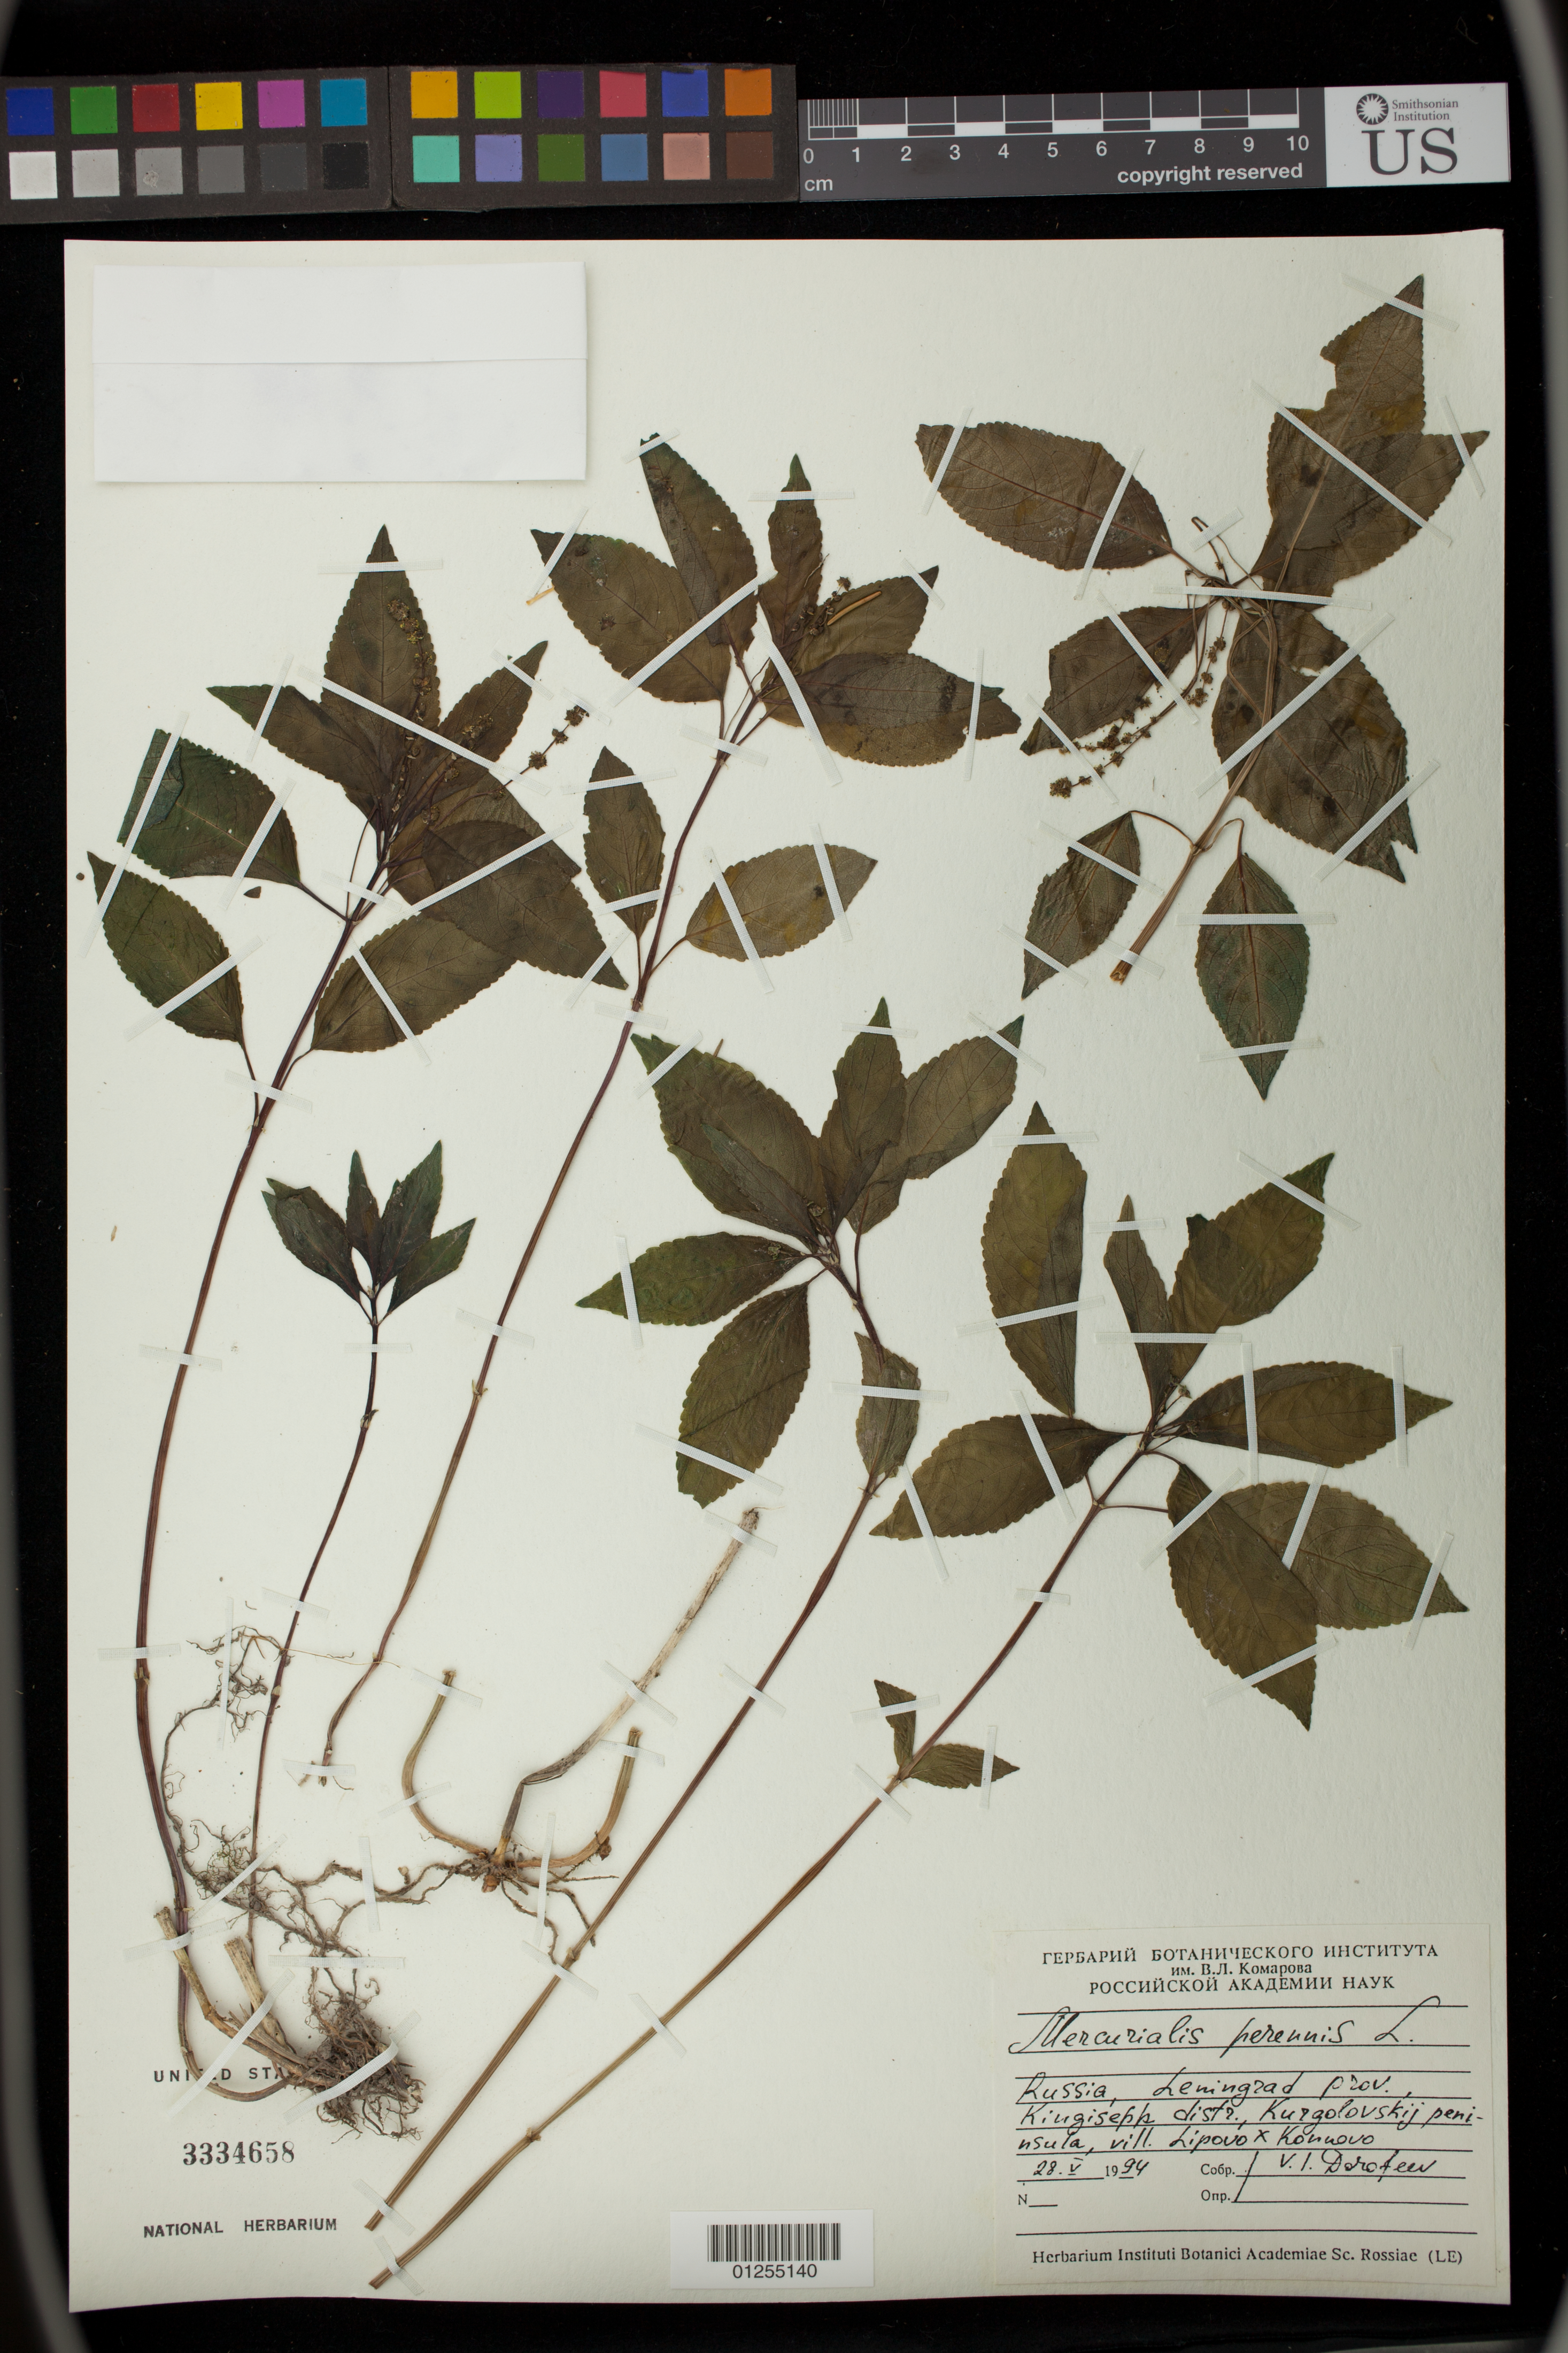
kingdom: Plantae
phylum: Tracheophyta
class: Magnoliopsida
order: Malpighiales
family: Euphorbiaceae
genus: Mercurialis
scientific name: Mercurialis perennis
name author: L.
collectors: V. Dorofeev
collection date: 1994-05-28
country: Russian Federation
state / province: Leningrad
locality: Kingisepp Distr., Kurgolovskij Peninsula, vill. Lipovo x Kornovo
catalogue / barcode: US 3334658